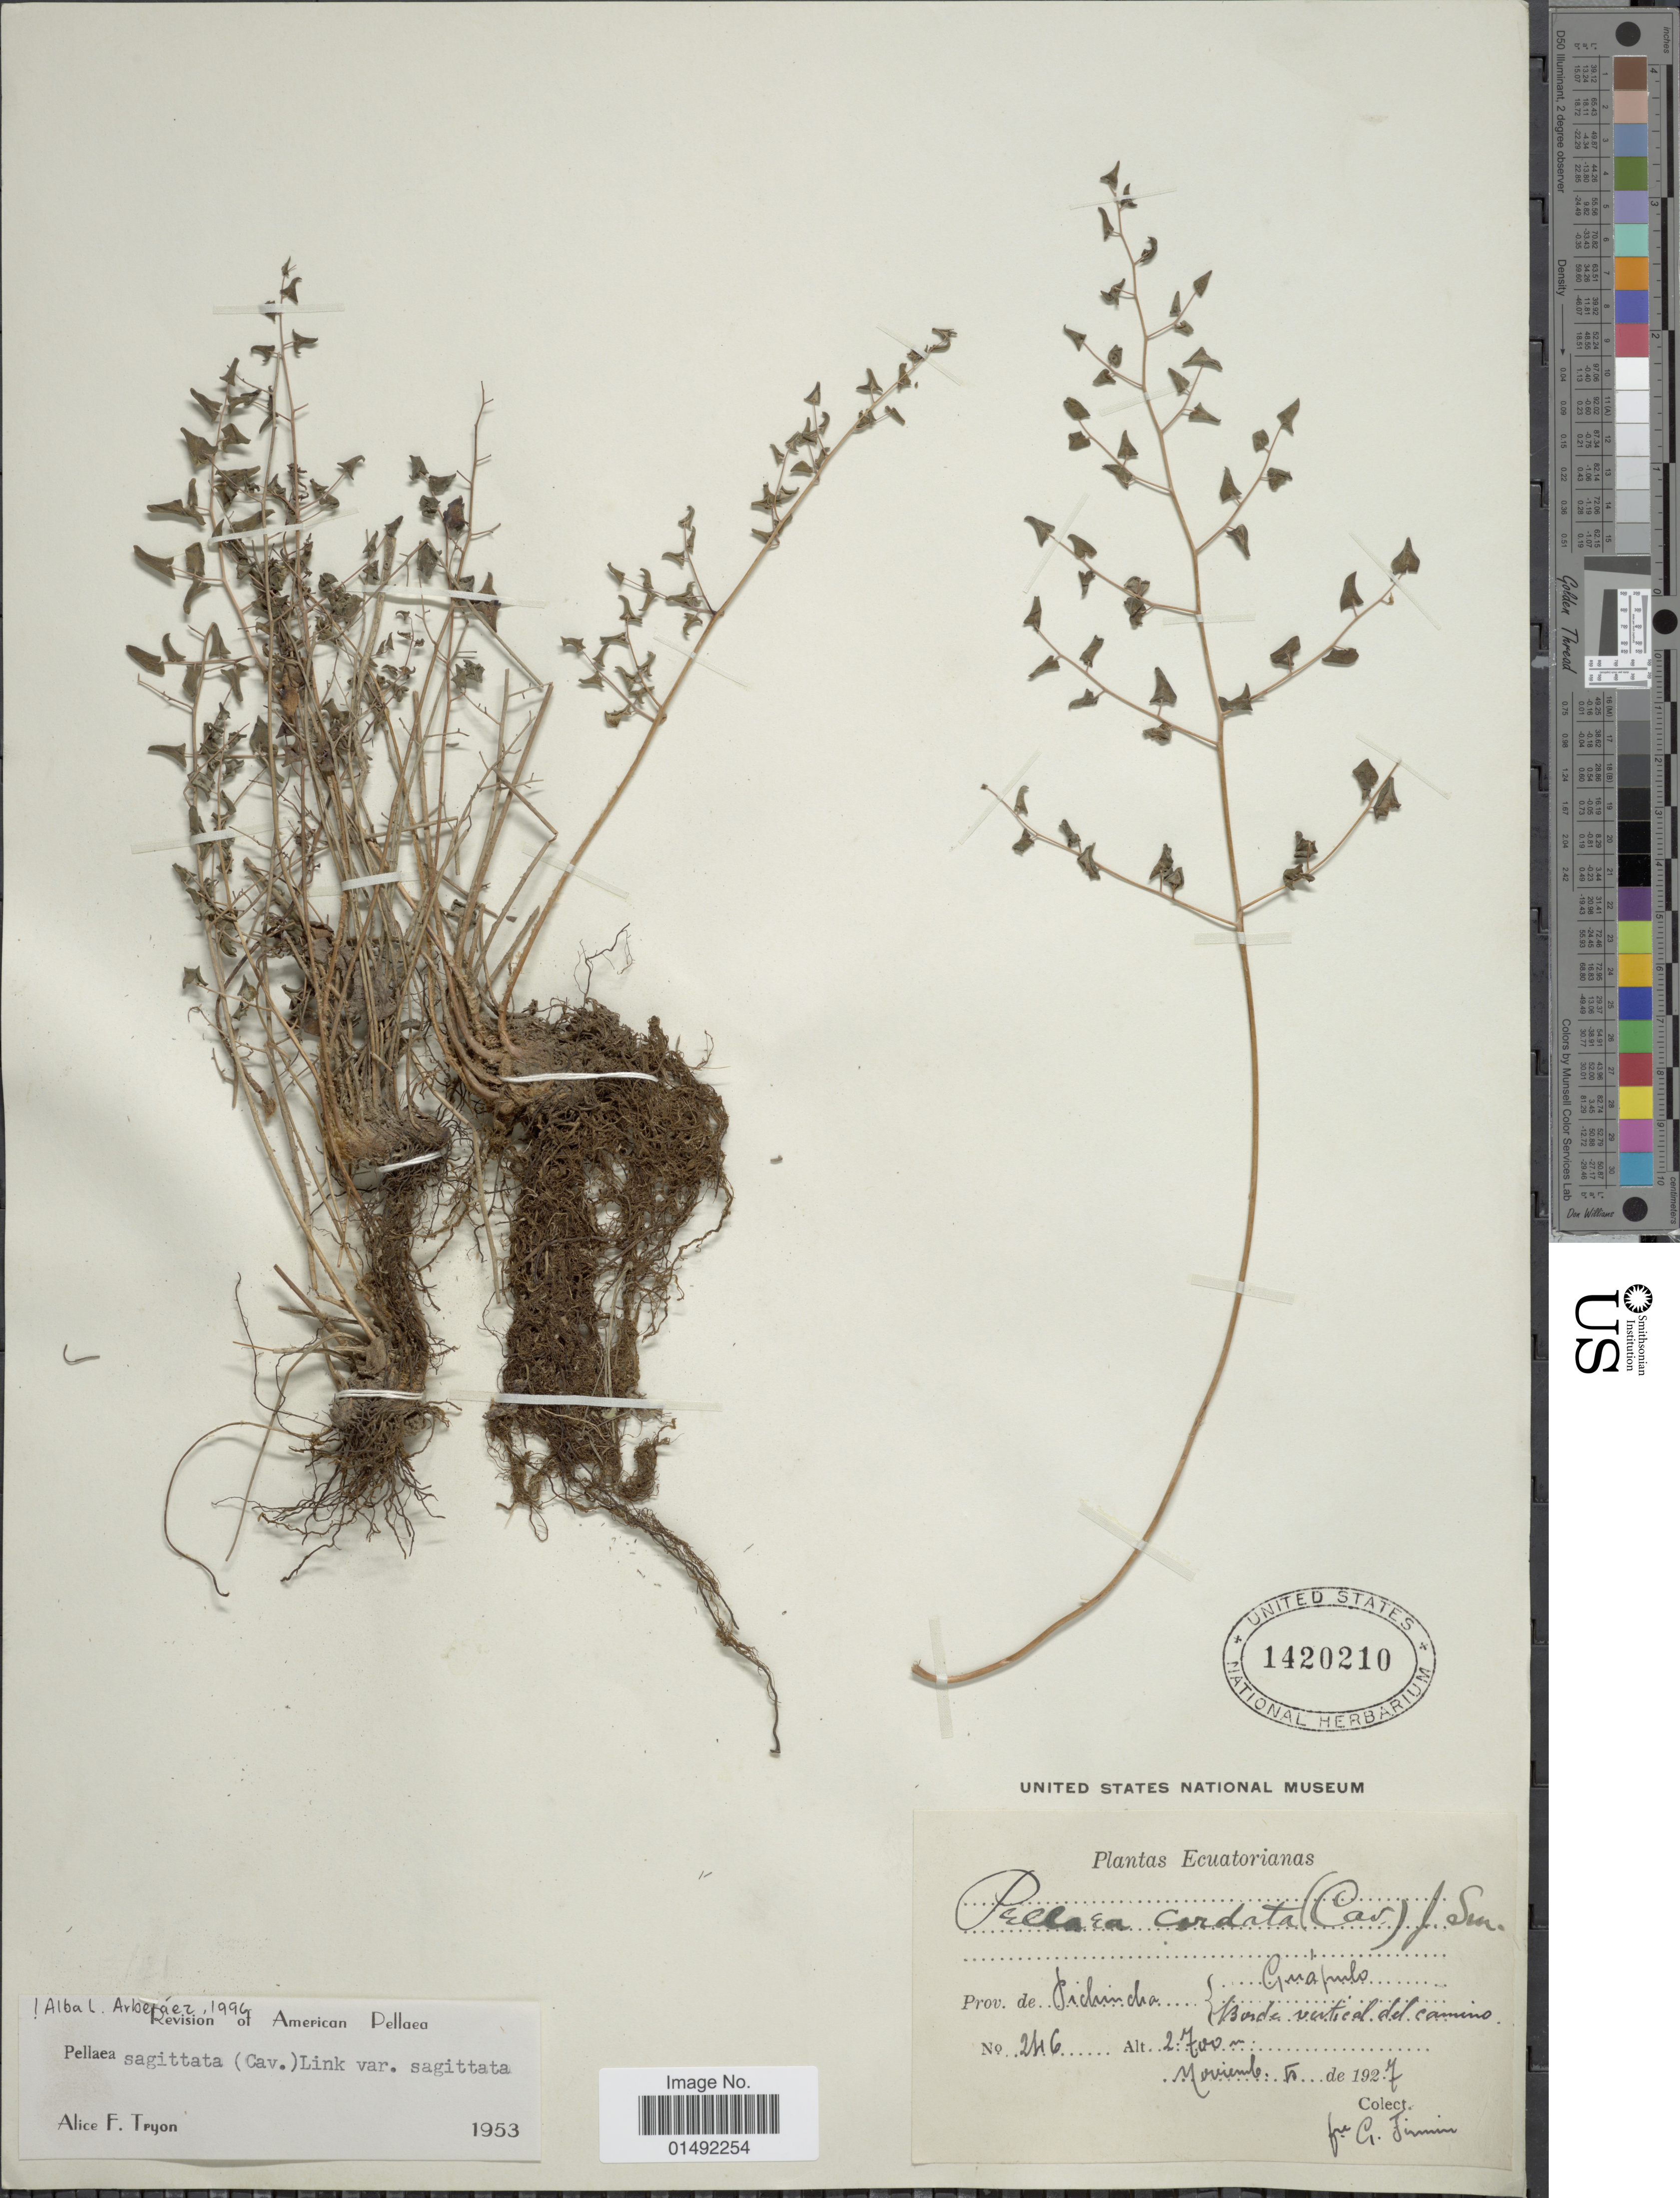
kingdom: Plantae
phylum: Tracheophyta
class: Polypodiopsida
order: Polypodiales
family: Pteridaceae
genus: Pellaea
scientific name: Pellaea sagittata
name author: (Cav.) Link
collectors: G. Firmin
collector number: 246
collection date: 1927-11-05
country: Ecuador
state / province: Pichincha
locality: Guapulo, Borda vertical del camino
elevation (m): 2700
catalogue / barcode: US 17420210